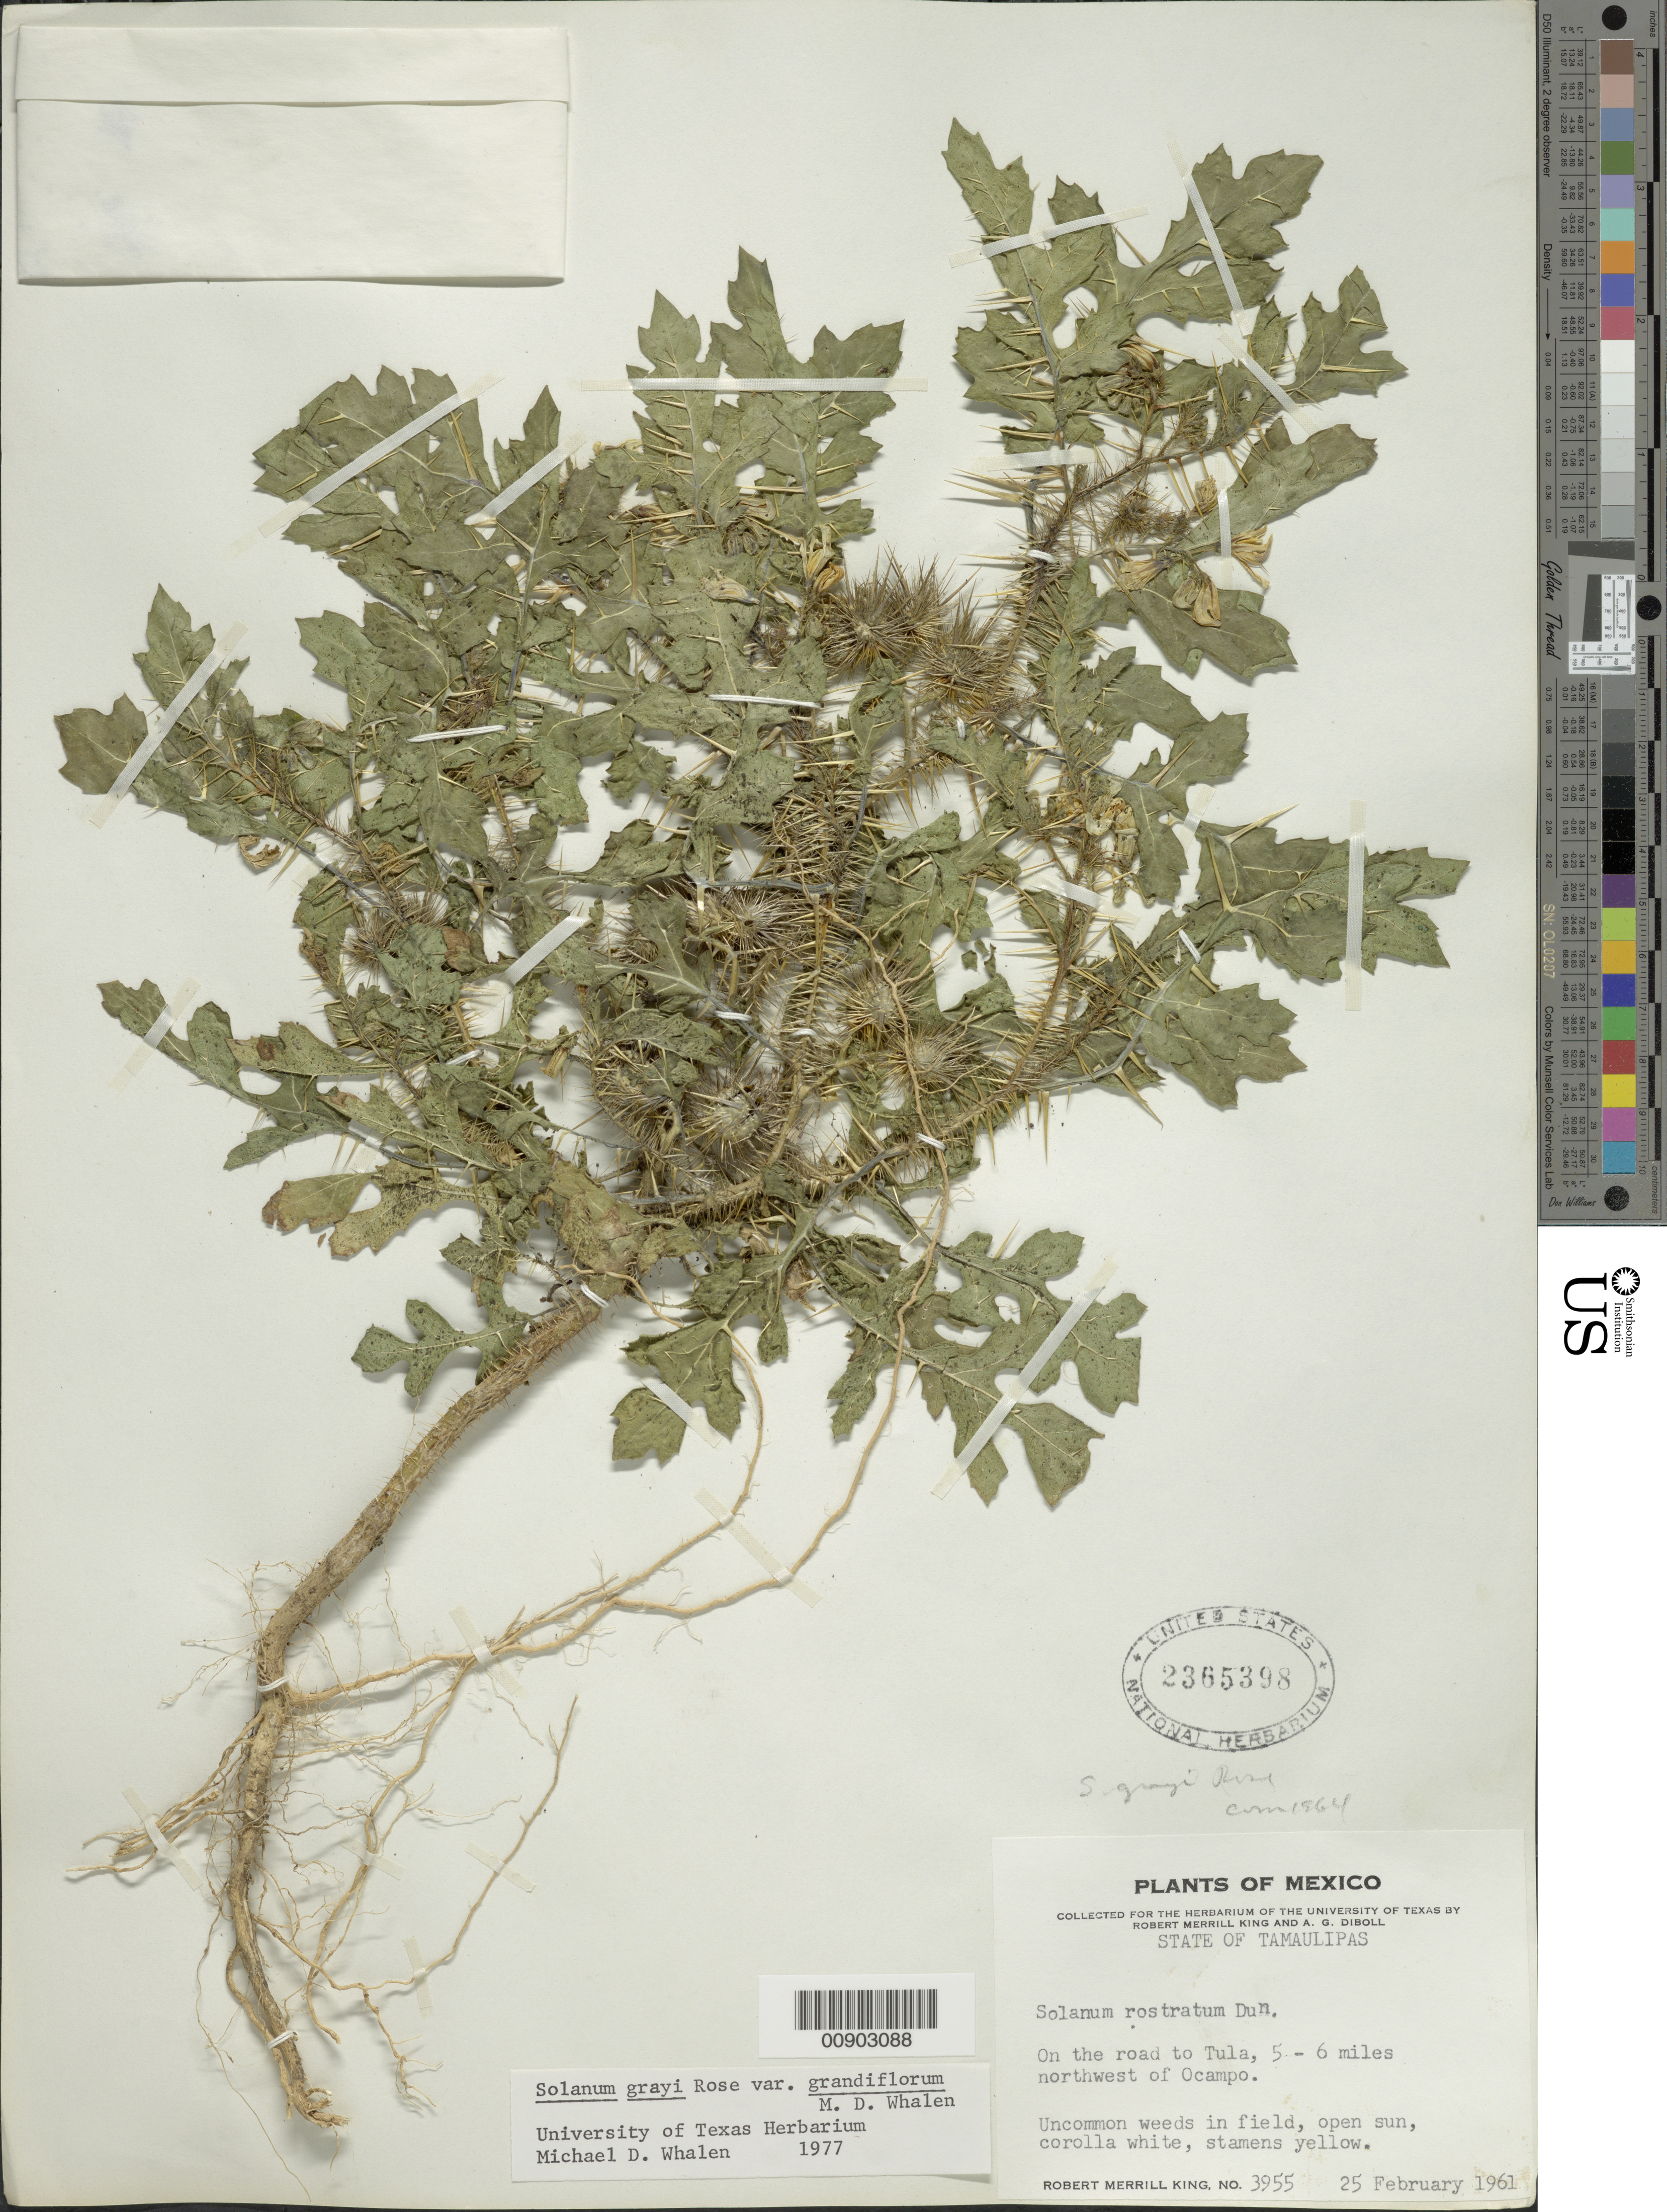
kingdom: Plantae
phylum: Tracheophyta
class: Magnoliopsida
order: Solanales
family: Solanaceae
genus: Solanum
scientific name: Solanum grayi var. grandiflorum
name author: Whalen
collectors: R. M. King & A. Diboll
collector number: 3955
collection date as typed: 25 Feb 1961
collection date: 1961-02-25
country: Mexico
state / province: Tamaulipas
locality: On road to Tula, 5 - 6 miles northwest of Ocampo, Tamaulipas.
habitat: Weeds in field, open sun.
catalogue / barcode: US 2365398